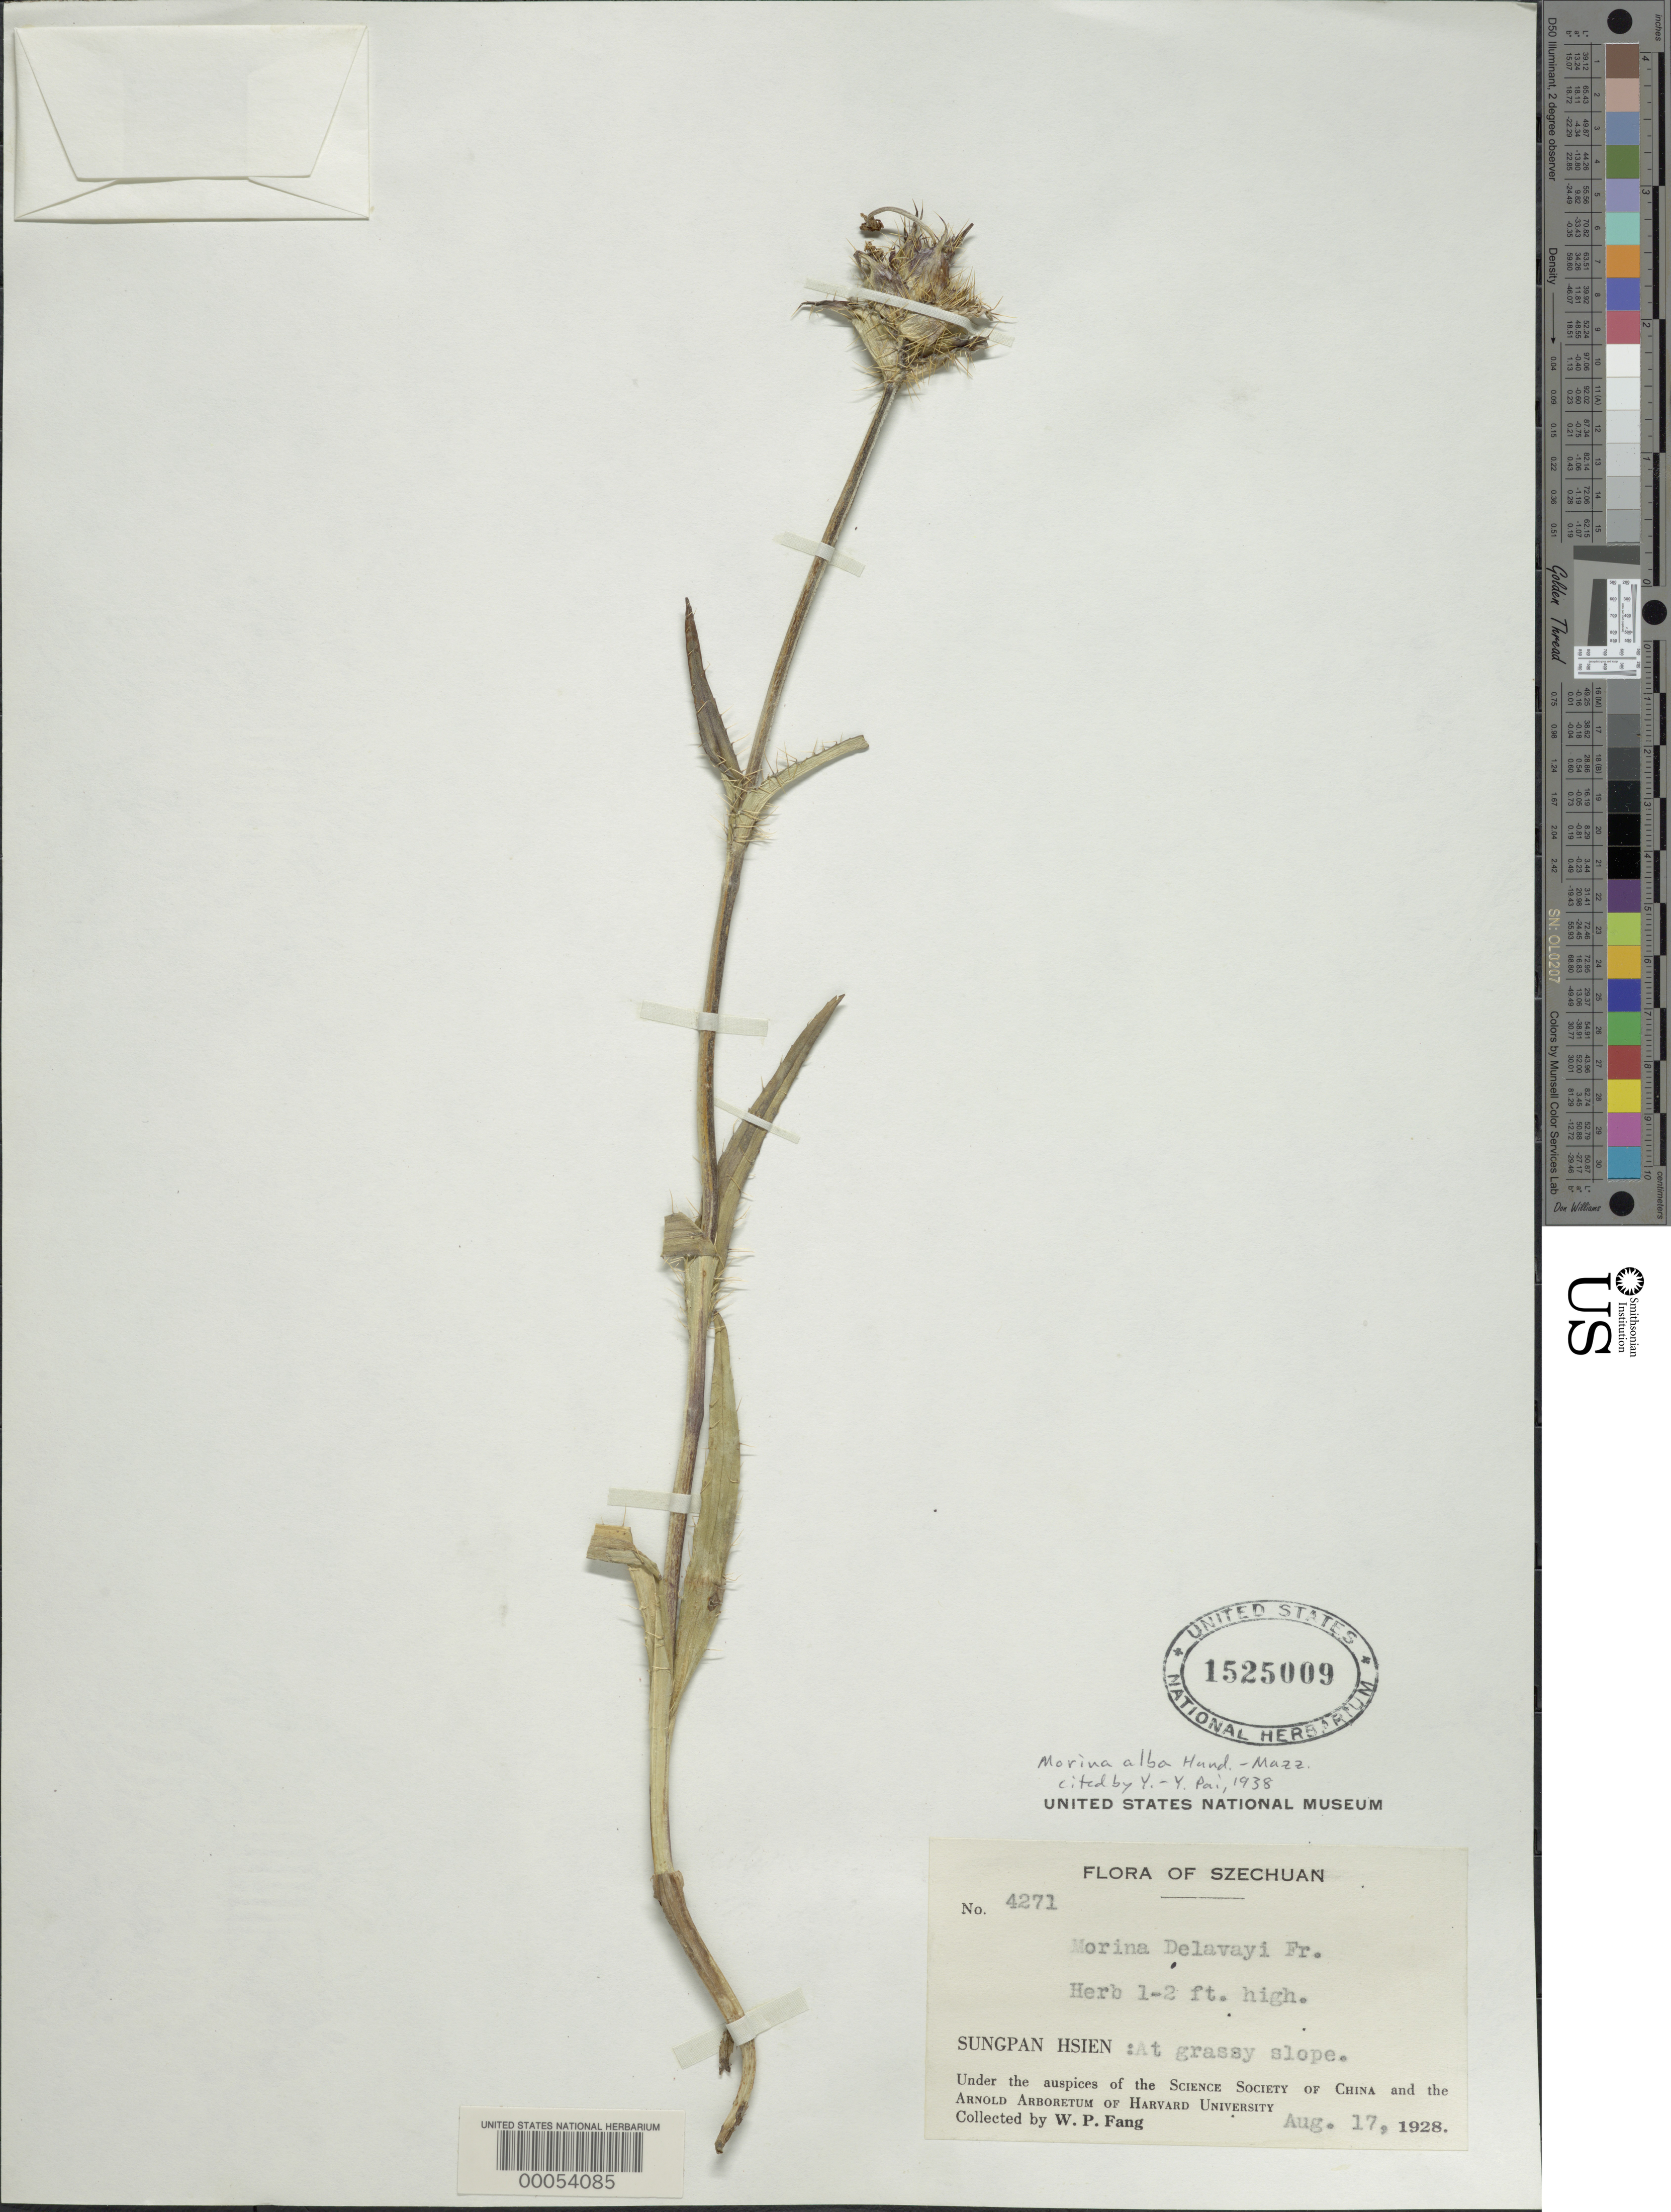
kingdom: Plantae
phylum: Tracheophyta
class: Magnoliopsida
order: Dipsacales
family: Caprifoliaceae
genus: Acanthocalyx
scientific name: Acanthocalyx alba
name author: (Hand.-Mazz.) M.J. Cannon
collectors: W. P. Fang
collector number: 6036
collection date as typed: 25 Aug 1928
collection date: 1928-08-25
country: China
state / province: Sichuan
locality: Sungpan Hsien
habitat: In thickets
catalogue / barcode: US 1525009